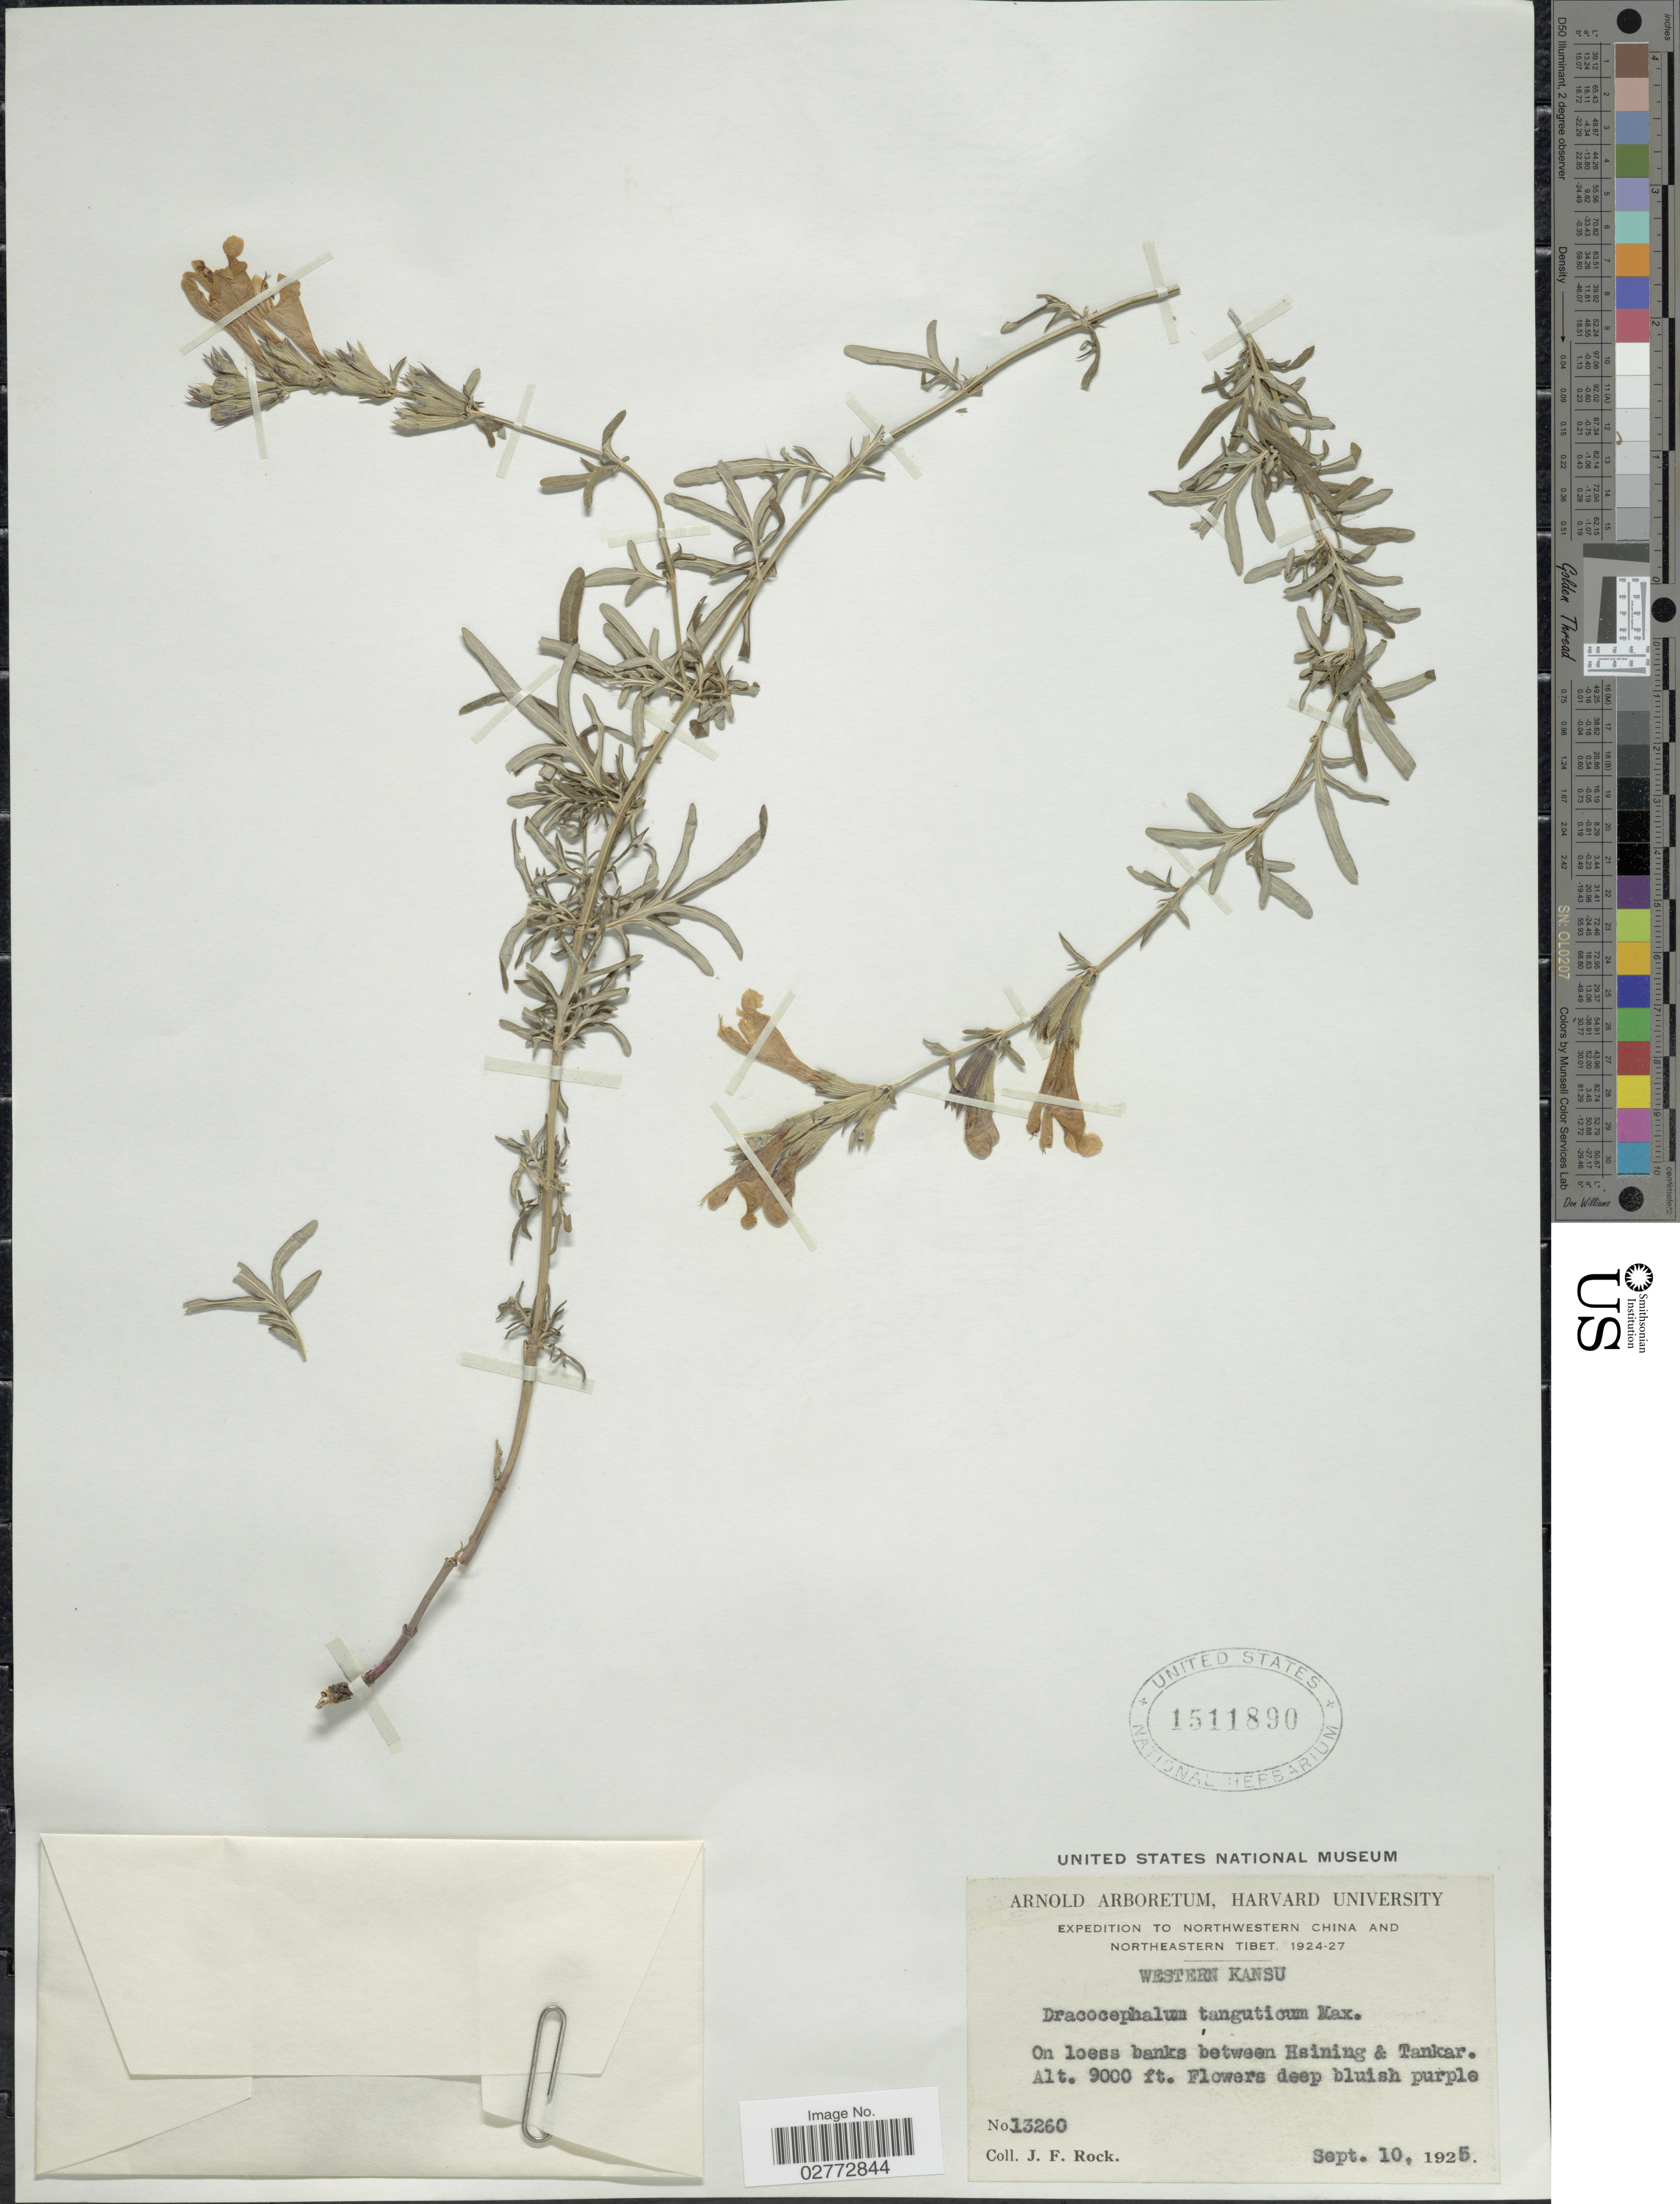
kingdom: Plantae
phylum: Tracheophyta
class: Magnoliopsida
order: Lamiales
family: Lamiaceae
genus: Dracocephalum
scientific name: Dracocephalum tanguticum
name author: Maxim.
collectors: J. Rock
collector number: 13260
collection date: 1925-09-10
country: China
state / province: Gansu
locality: Northwestern China and Northeastern Tibet. Western Kansu. On loess banks between Hsining & Tankar.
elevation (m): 2743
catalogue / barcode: US 1511890